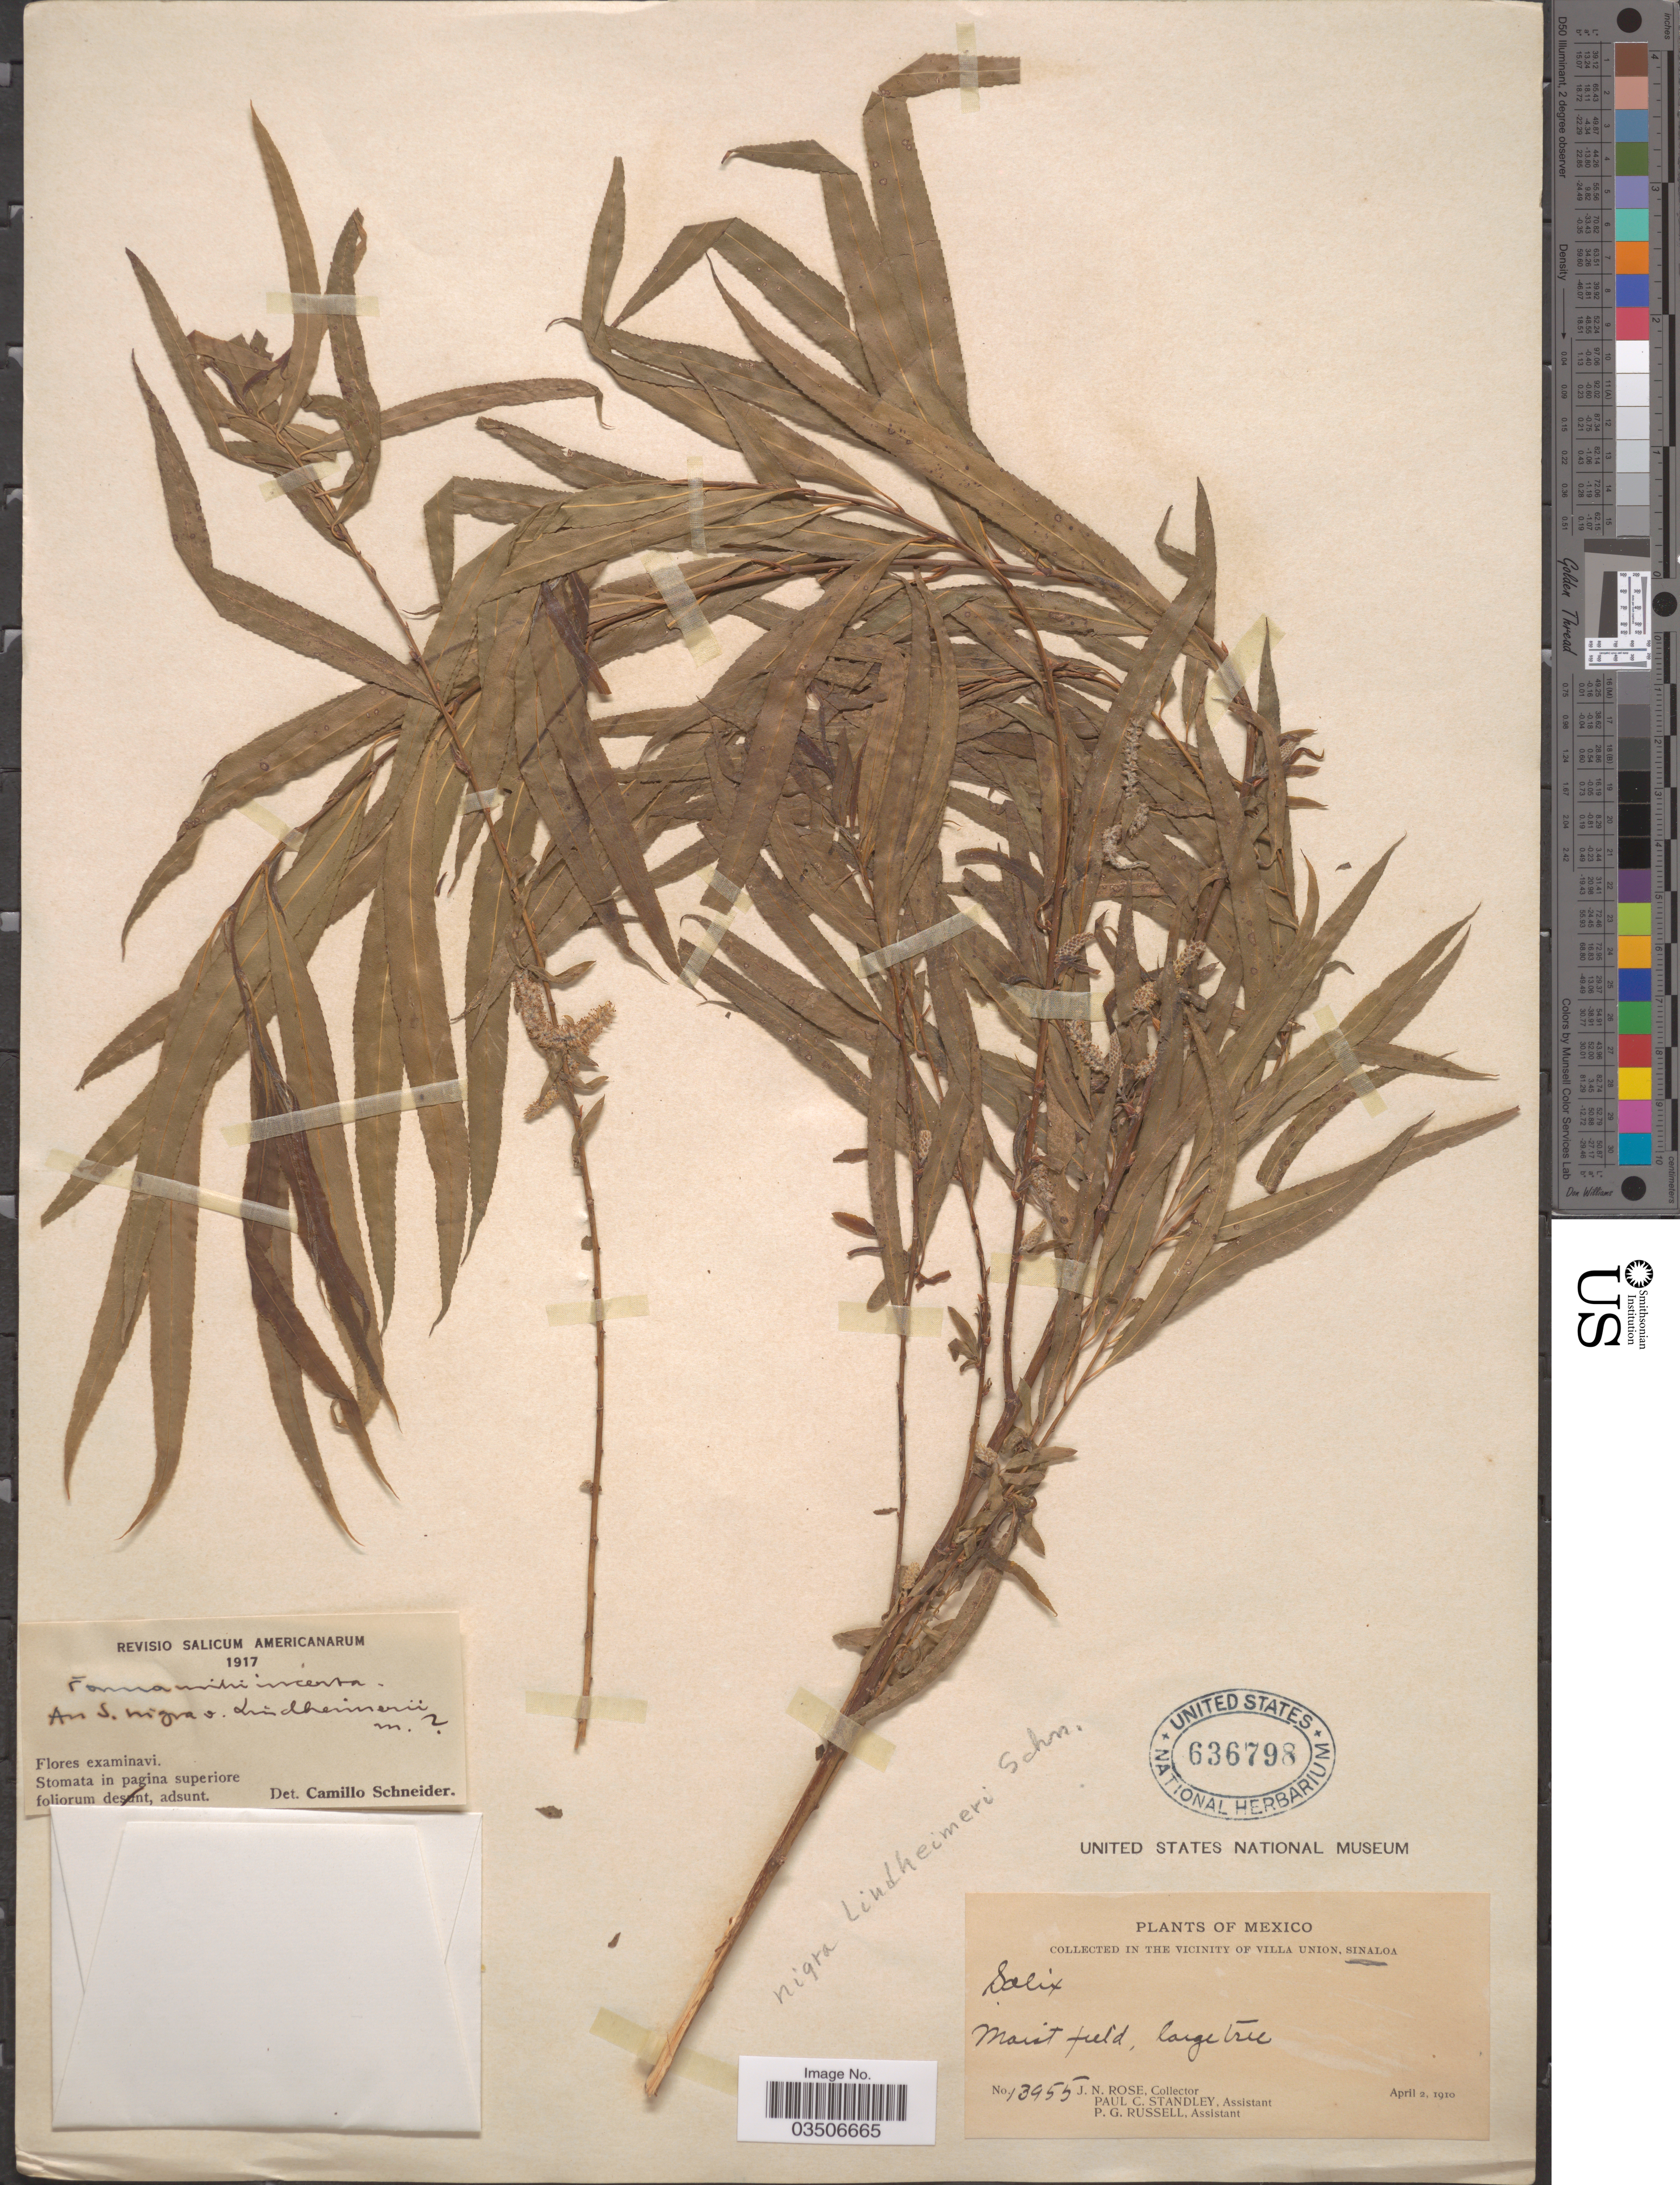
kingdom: Plantae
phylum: Tracheophyta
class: Magnoliopsida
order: Malpighiales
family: Salicaceae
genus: Salix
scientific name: Salix cordata x S. sericea Marshall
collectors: J. N. Rose, P. C. Standley & P. G. Russell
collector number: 13955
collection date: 1910-04-02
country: Mexico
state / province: Sinaloa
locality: Vicinity of Villa Union.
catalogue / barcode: US 636798